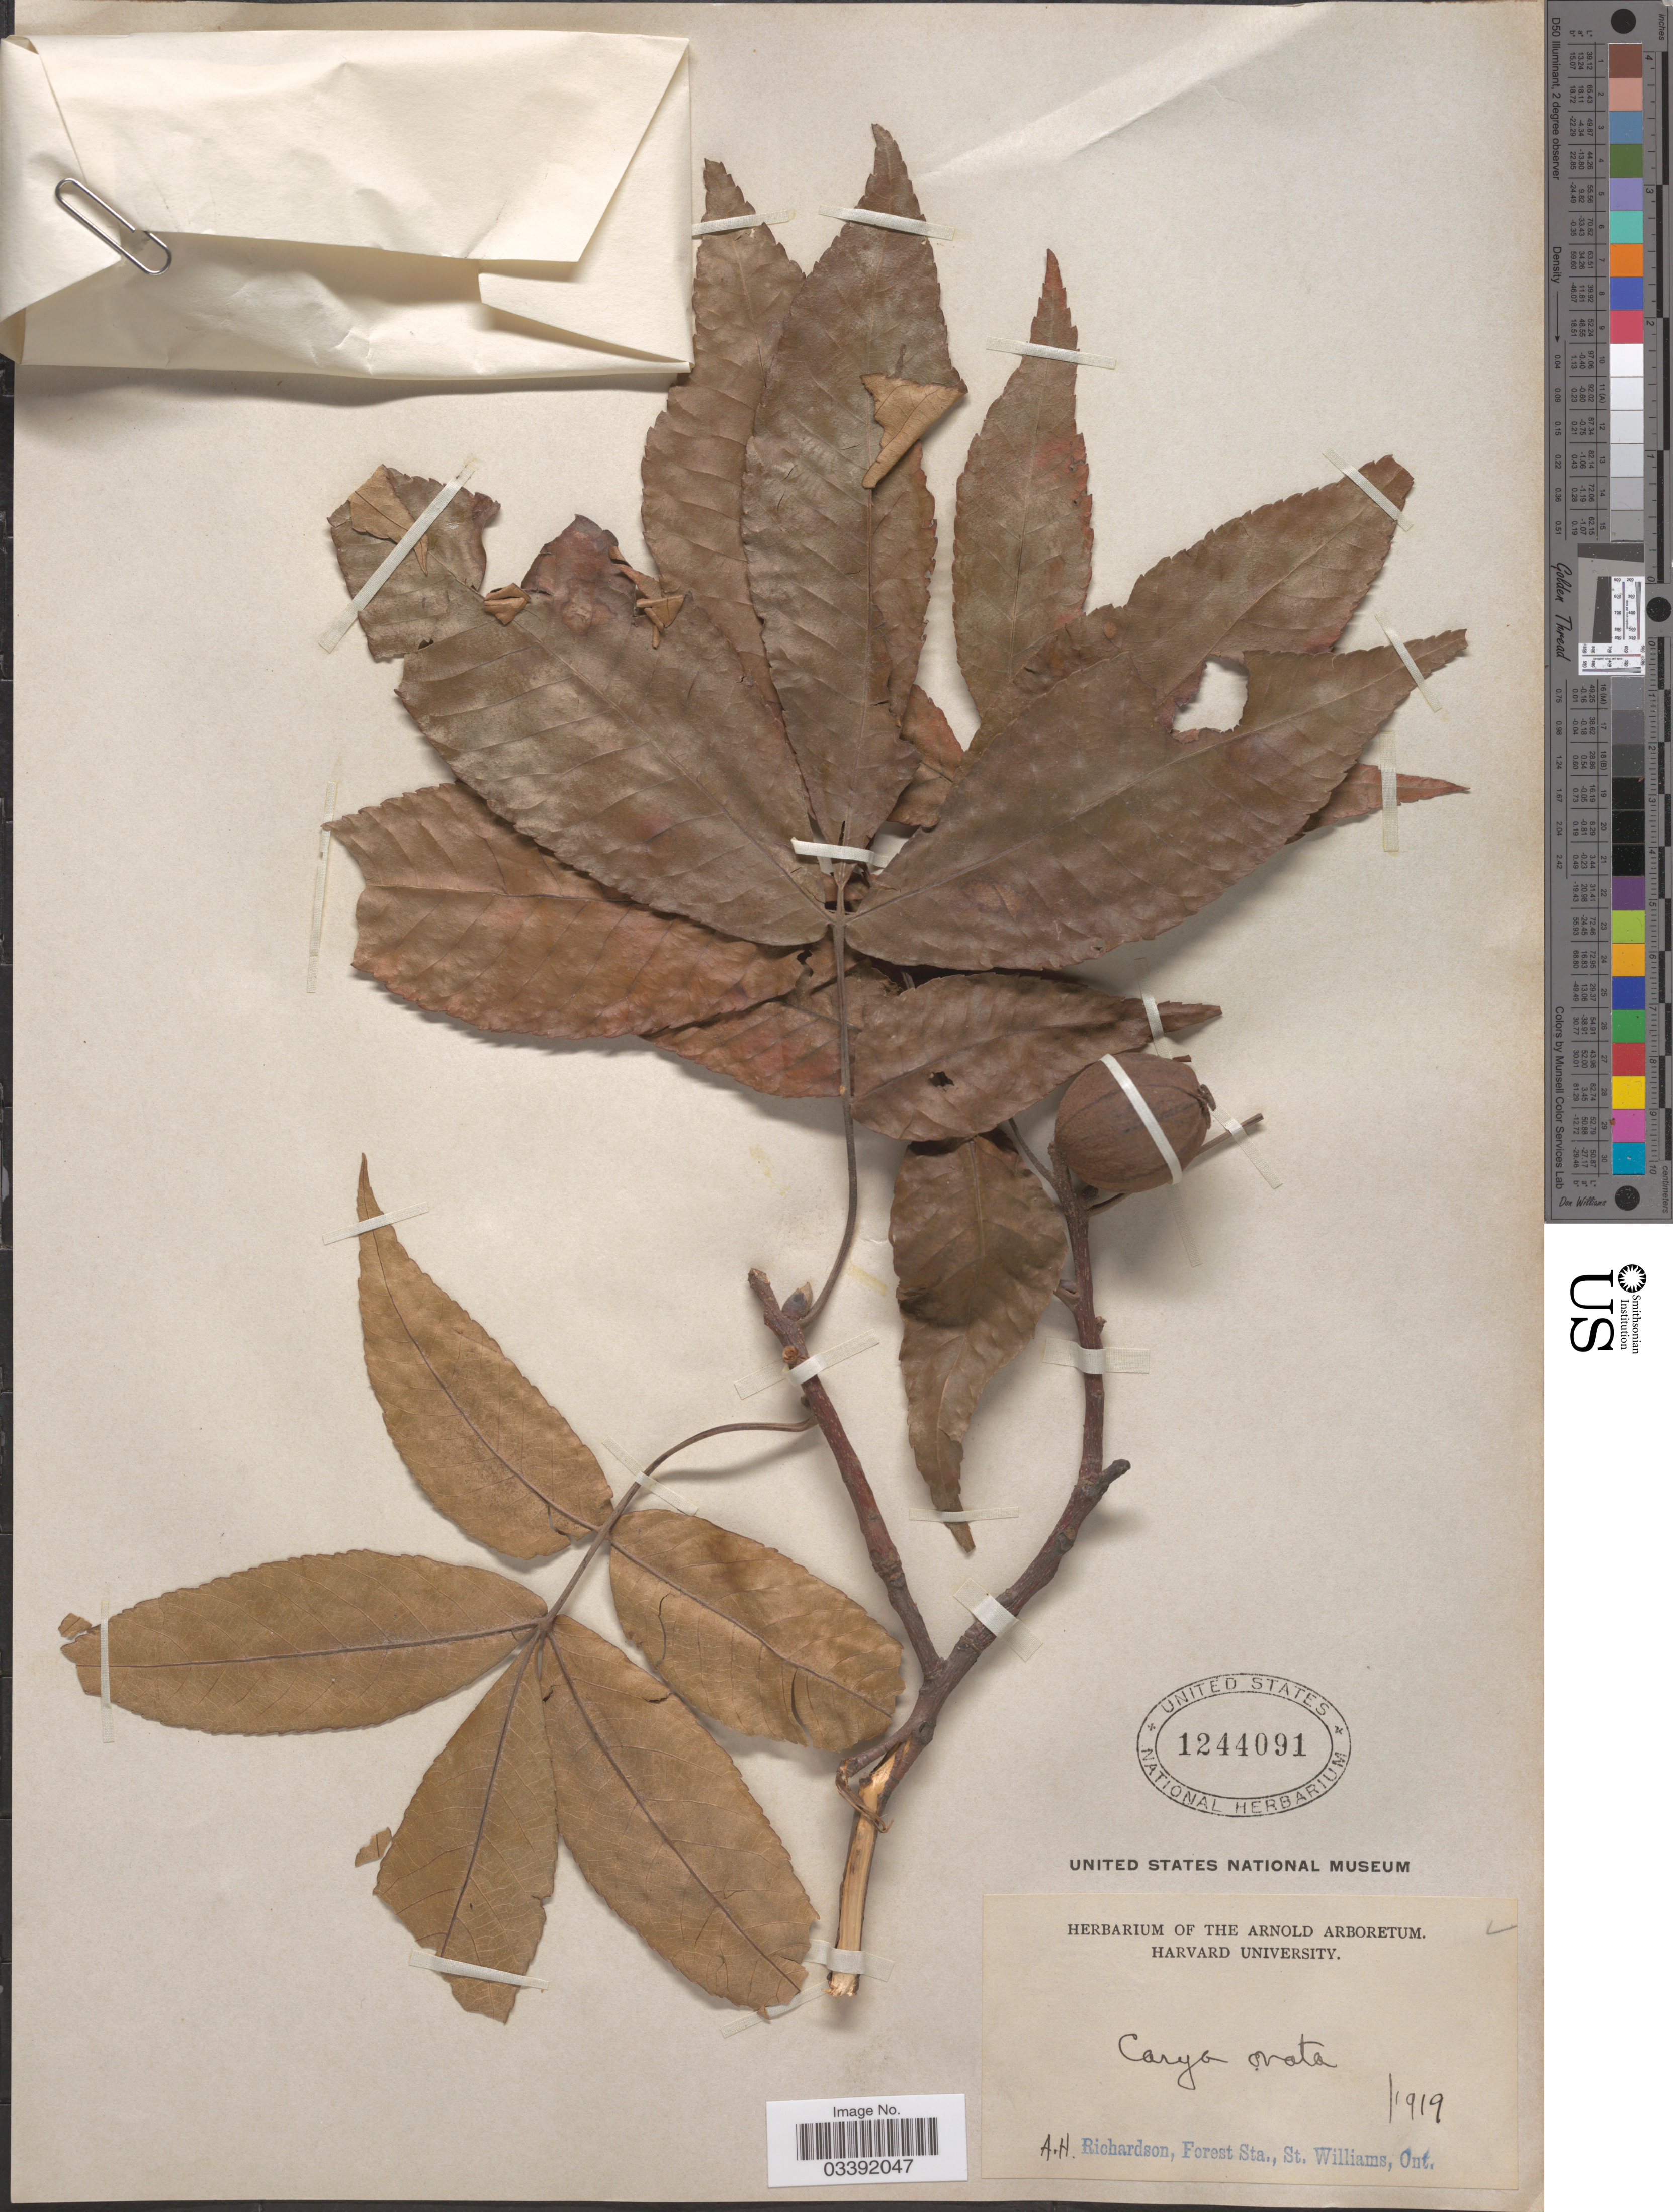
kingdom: Plantae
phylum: Tracheophyta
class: Magnoliopsida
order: Fagales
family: Juglandaceae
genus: Carya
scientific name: Carya ovata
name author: (Mill.) K. Koch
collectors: A. Richardson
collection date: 1919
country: Canada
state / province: Ontario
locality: Forest Sta., St. Williams.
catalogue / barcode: US 1244091